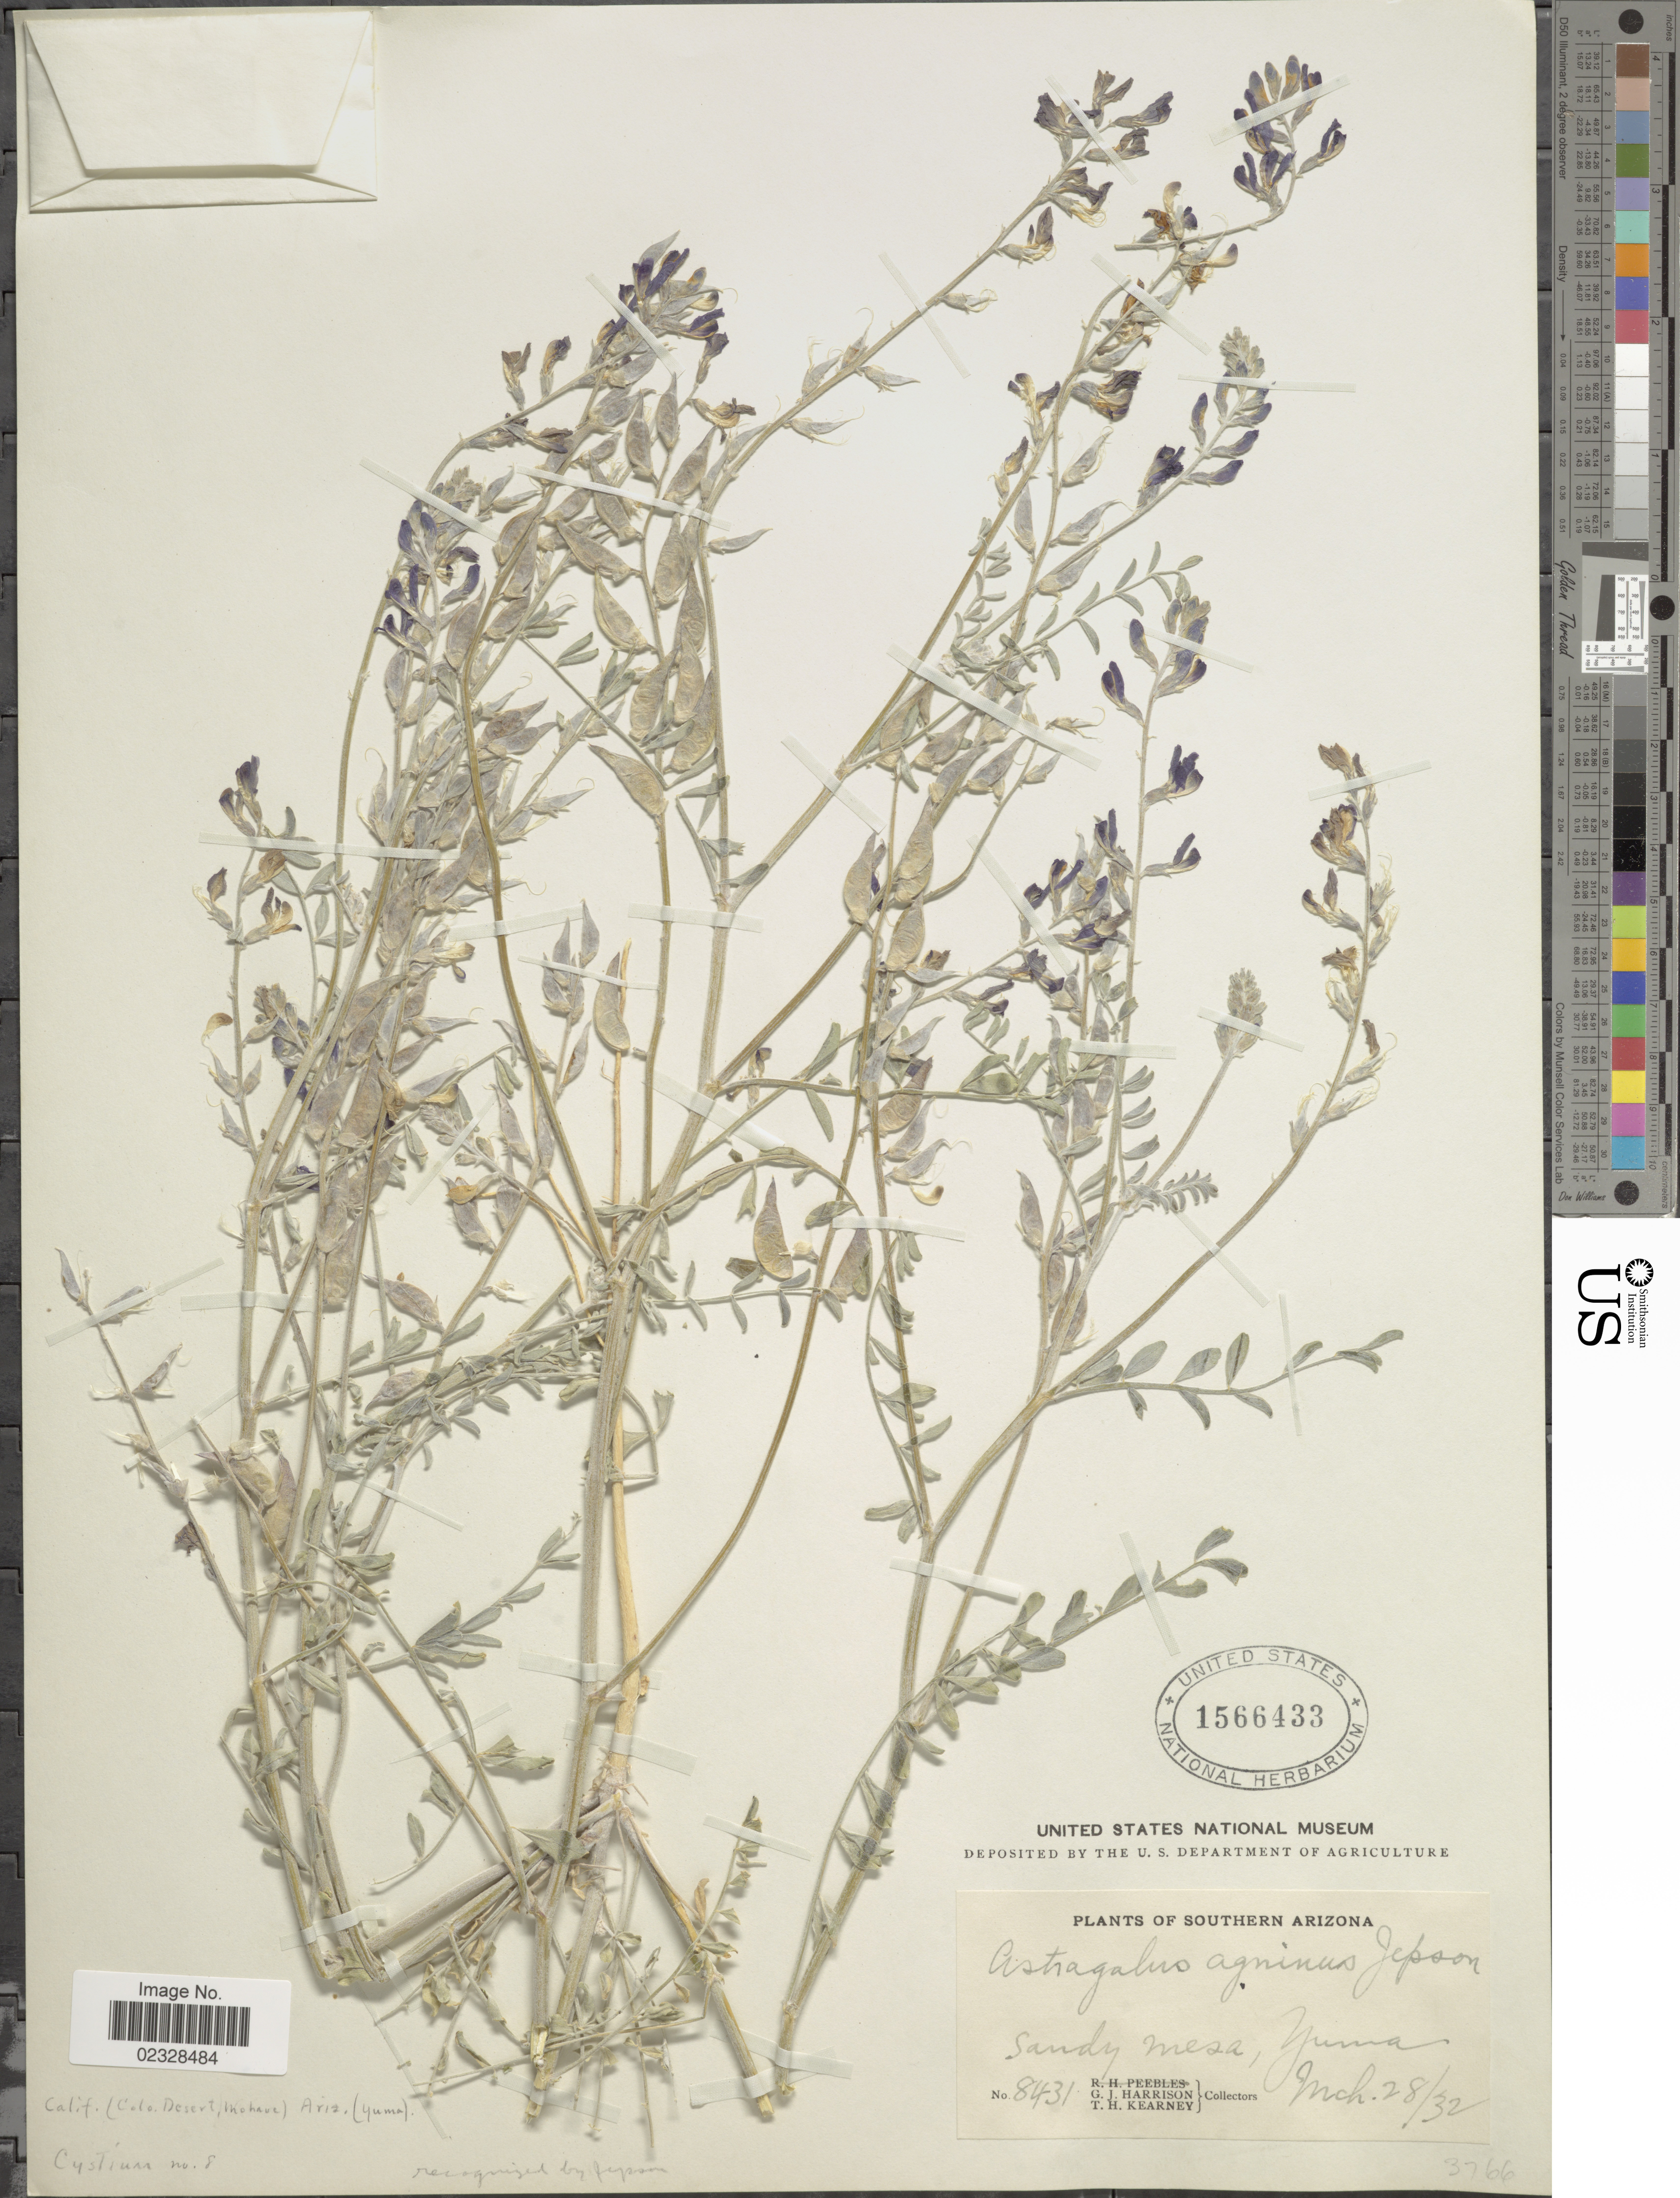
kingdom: Plantae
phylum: Tracheophyta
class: Magnoliopsida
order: Fabales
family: Fabaceae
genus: Astragalus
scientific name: Astragalus agninus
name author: Jeps.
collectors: G. J. Harrison & T. H. Kearney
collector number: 8431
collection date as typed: Transcribed d/m/y: 28/3/32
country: United States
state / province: Arizona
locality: Southern Arizona. Sandy mesa, Yuma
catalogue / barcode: US 1566433